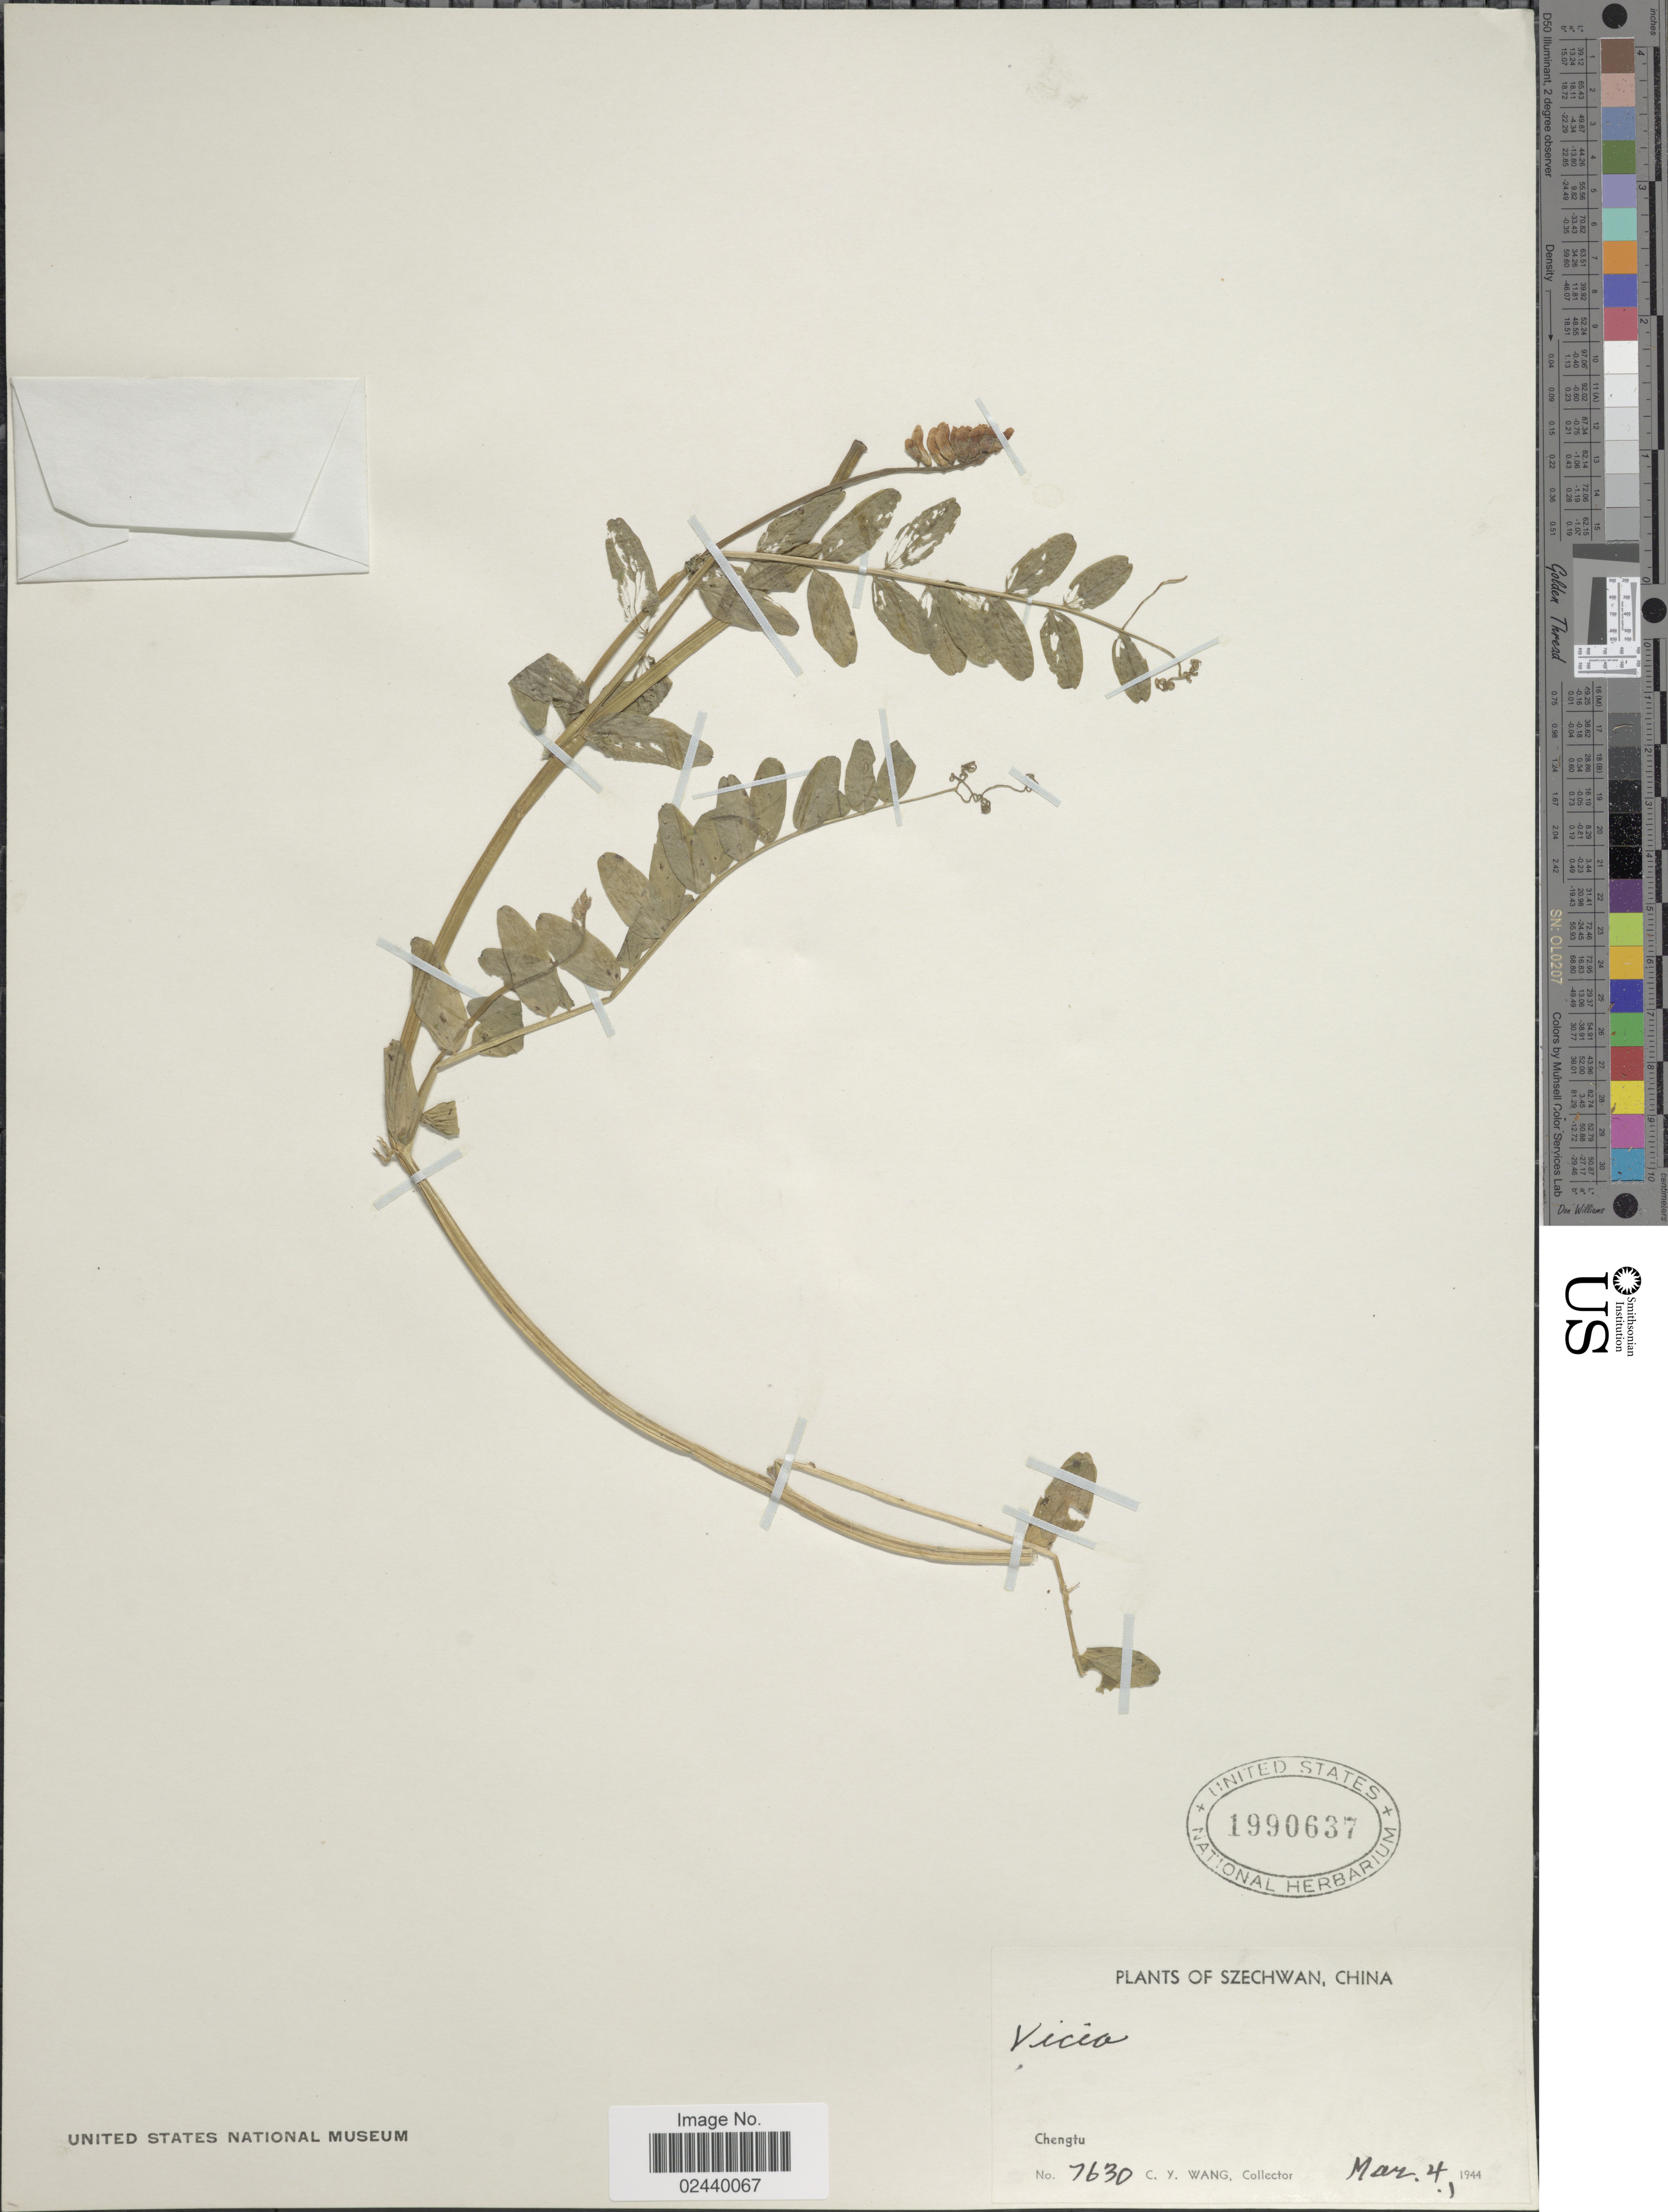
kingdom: Plantae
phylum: Tracheophyta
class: Magnoliopsida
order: Fabales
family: Fabaceae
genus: Vicia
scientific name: Vicia sp.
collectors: C. y. Wang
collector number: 7630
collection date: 1944-03-04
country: China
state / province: Sichuan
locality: Szechwan, Chengtu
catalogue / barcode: US 1990637